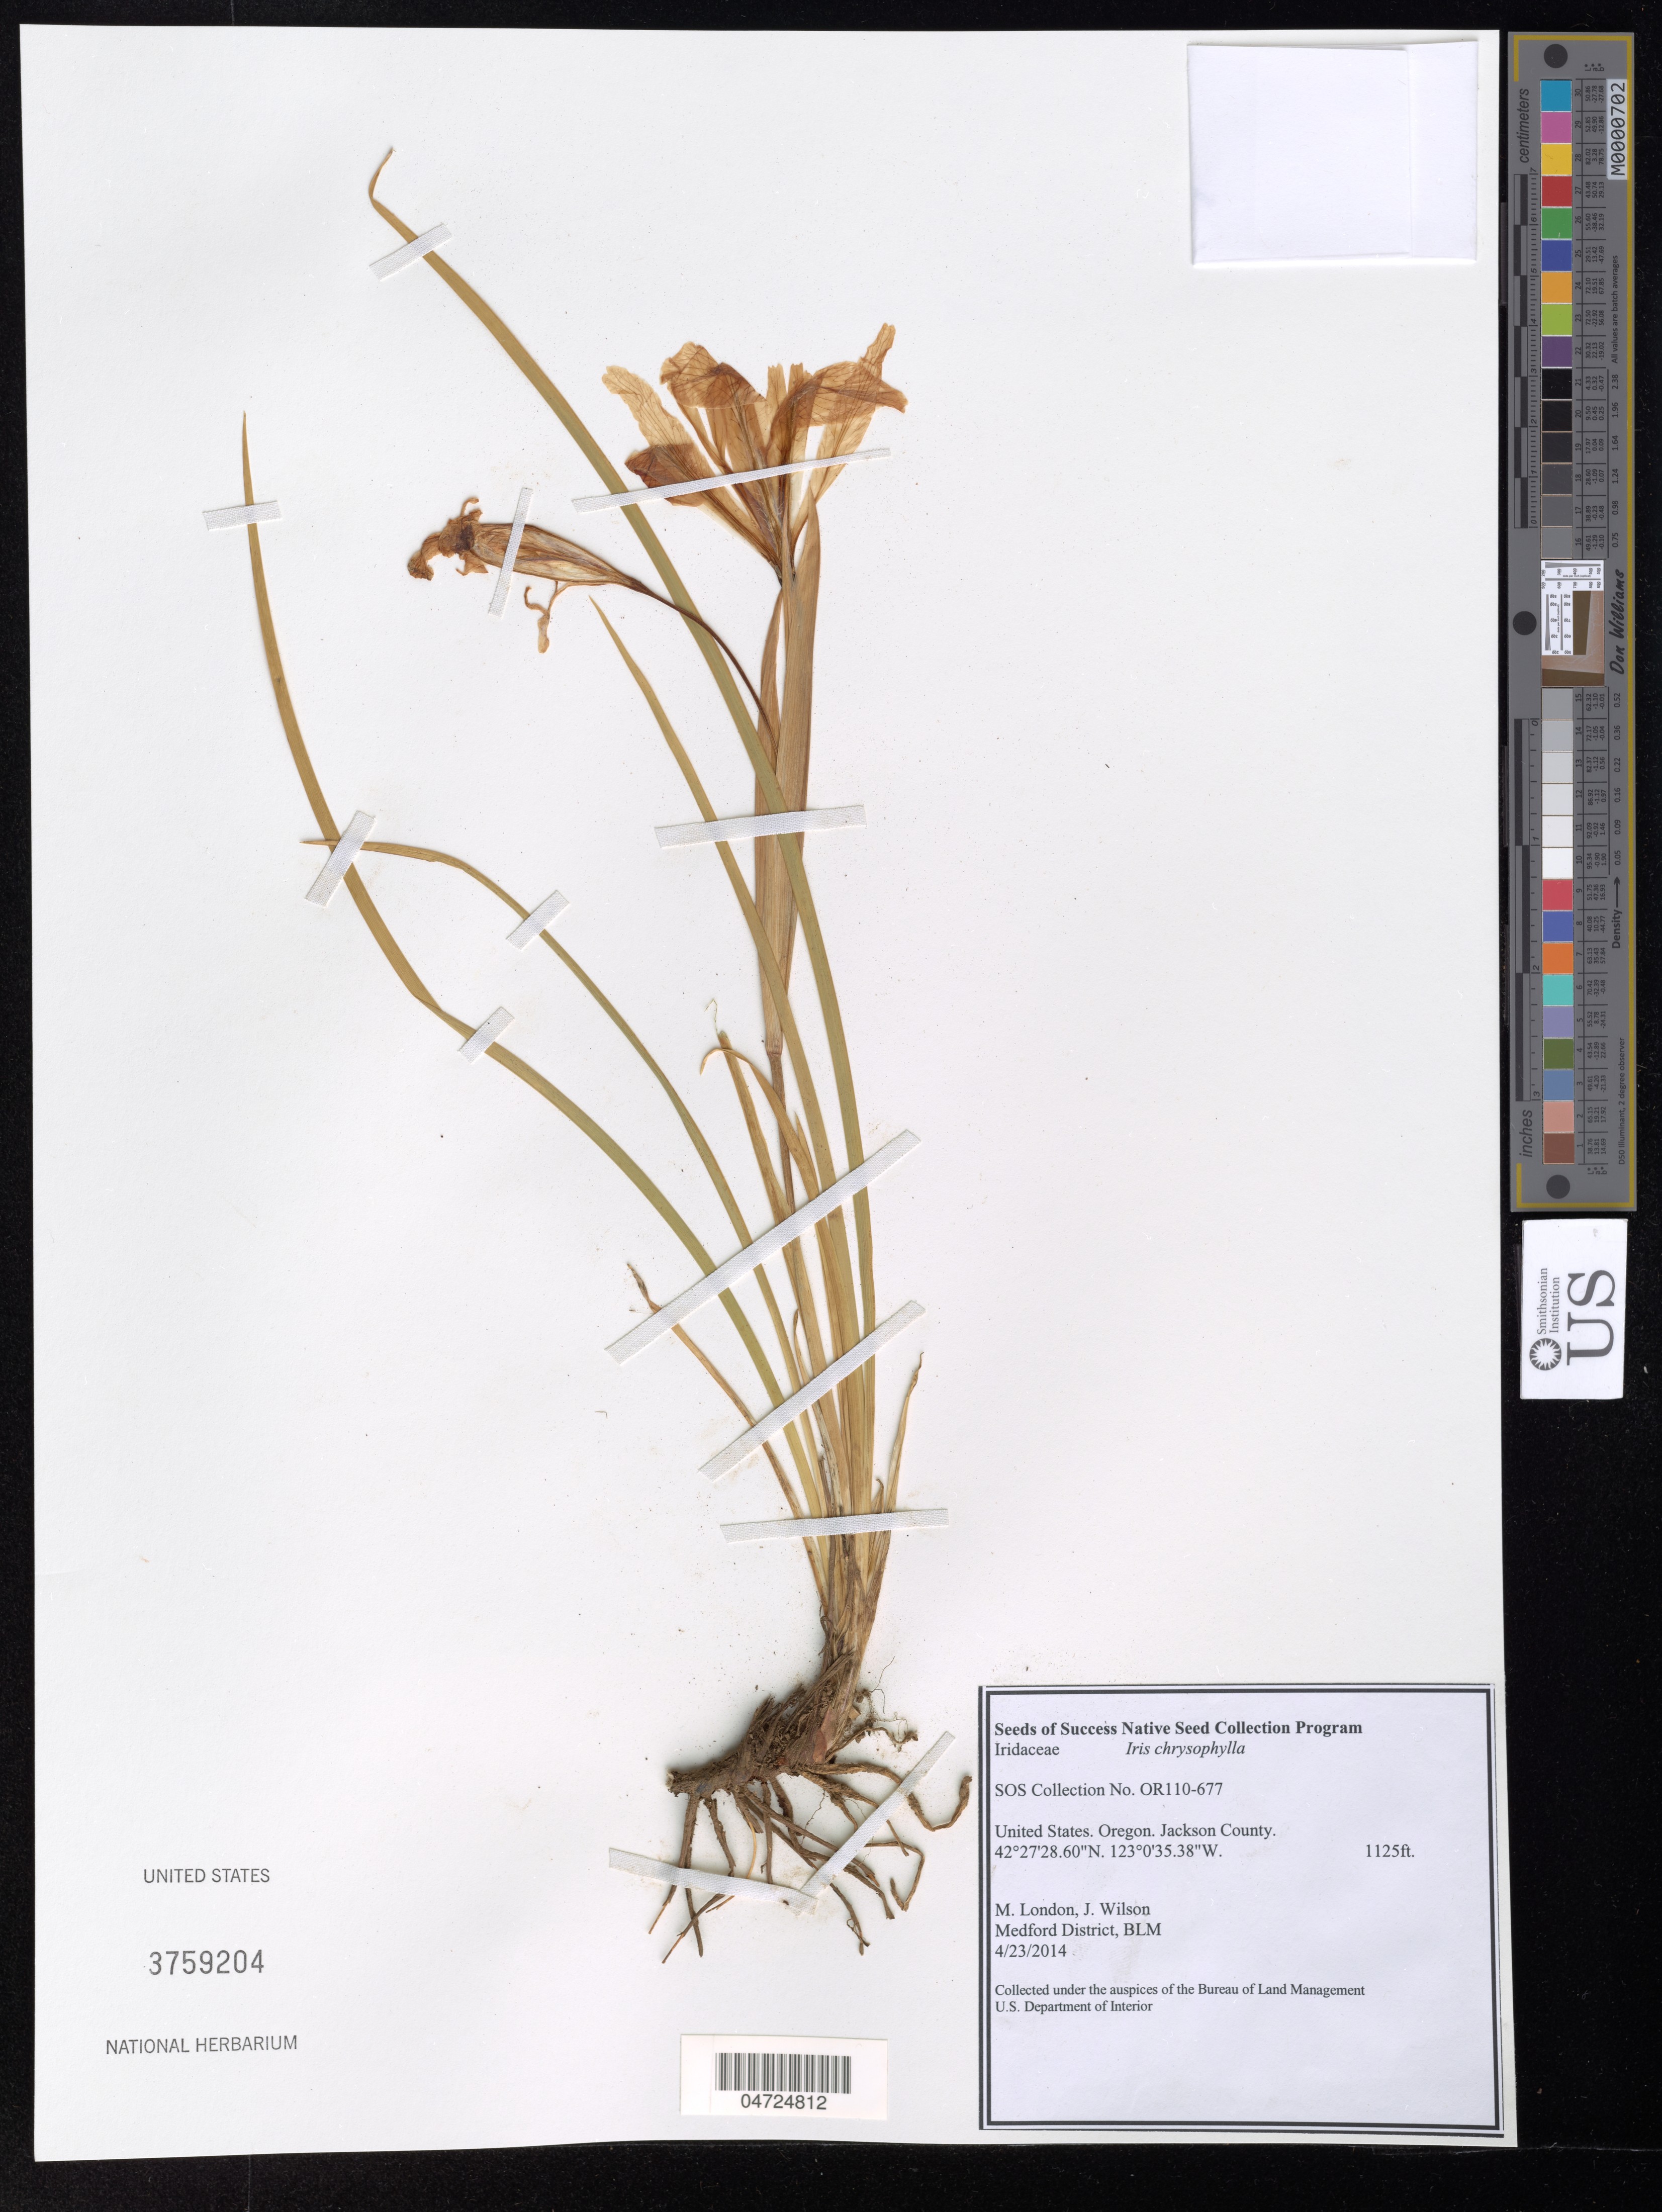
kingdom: Plantae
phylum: Tracheophyta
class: Liliopsida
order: Asparagales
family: Iridaceae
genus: Iris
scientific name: Iris chrysophylla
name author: Howell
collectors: M. London & J. Wilson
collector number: OR110-677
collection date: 2014-04-23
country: United States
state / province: Oregon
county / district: Jackson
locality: Jackson County.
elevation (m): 343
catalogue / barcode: US 3759204